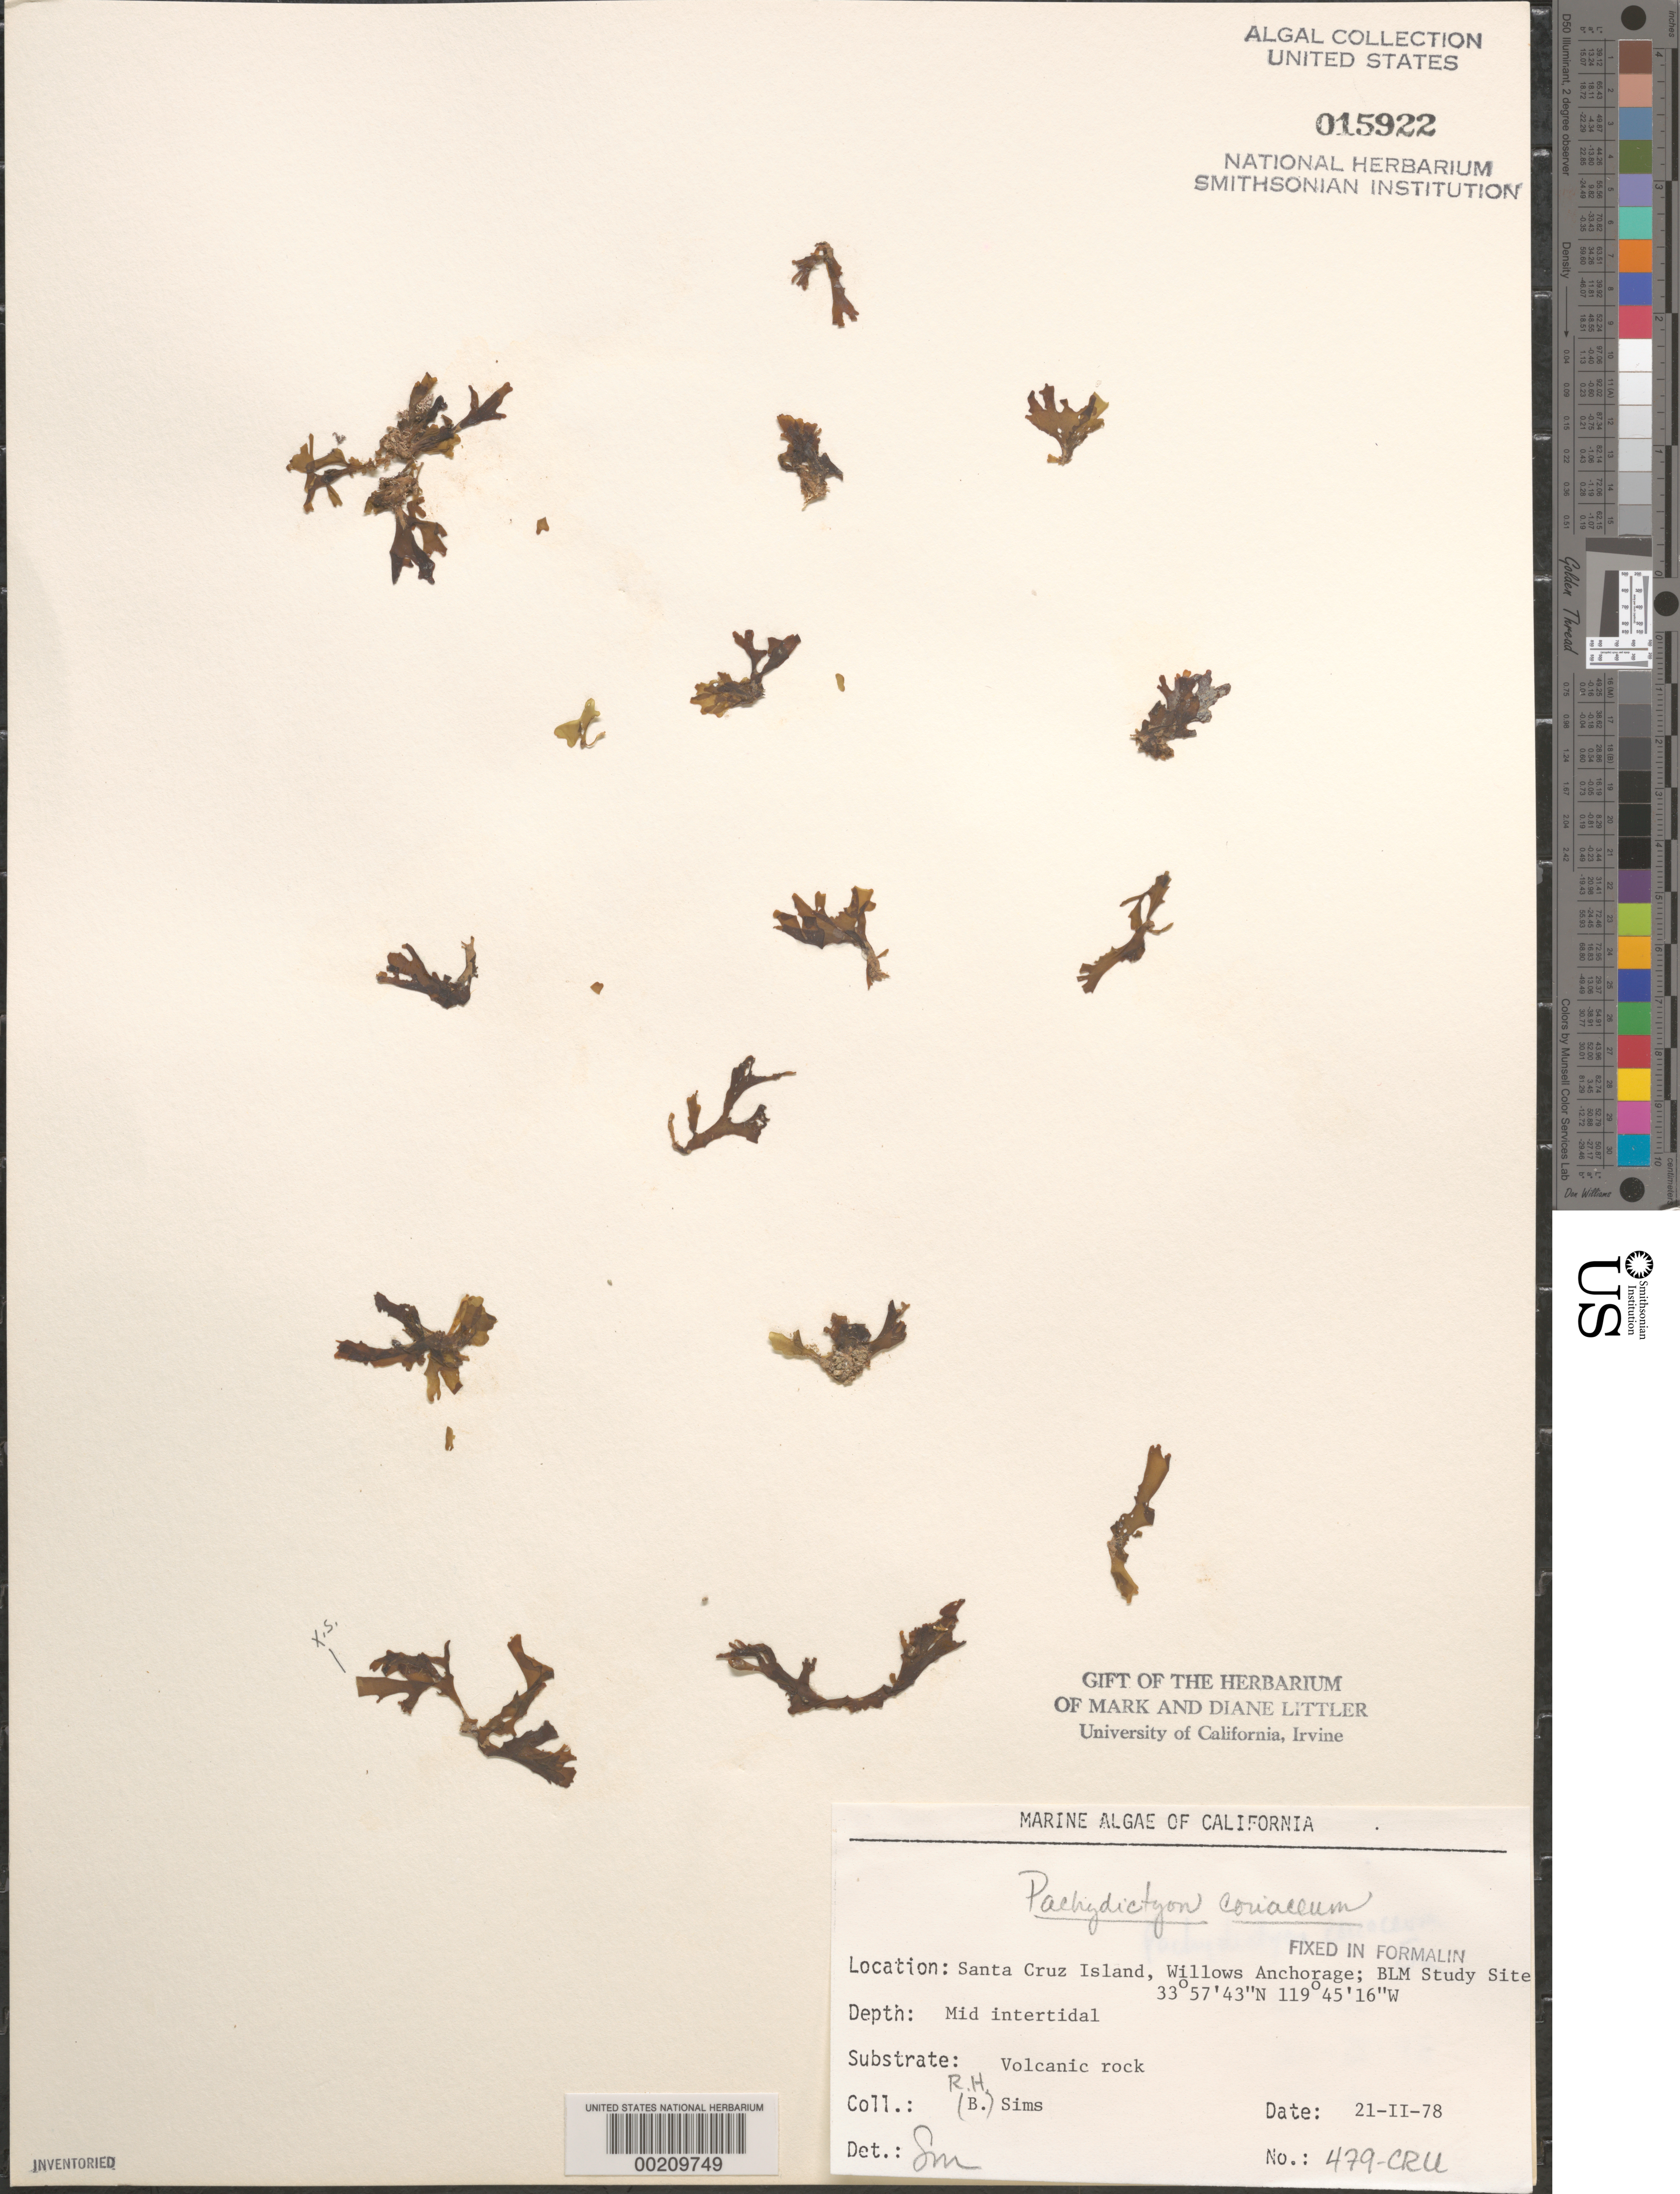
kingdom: Chromista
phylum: Ochrophyta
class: Phaeophyceae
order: Dictyotales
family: Dictyotaceae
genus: Pachydictyon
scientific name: Pachydictyon coriaceum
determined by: Murray, S. N.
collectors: R. H. Sims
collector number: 479-cru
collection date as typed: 21 Feb 1978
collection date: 1978-02-21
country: United States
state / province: California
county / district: Santa Barbara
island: Santa Cruz Island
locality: Willows Anchorage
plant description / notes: BLM-SOCALBIGHT Rocky Intertidal Survey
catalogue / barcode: US 15922